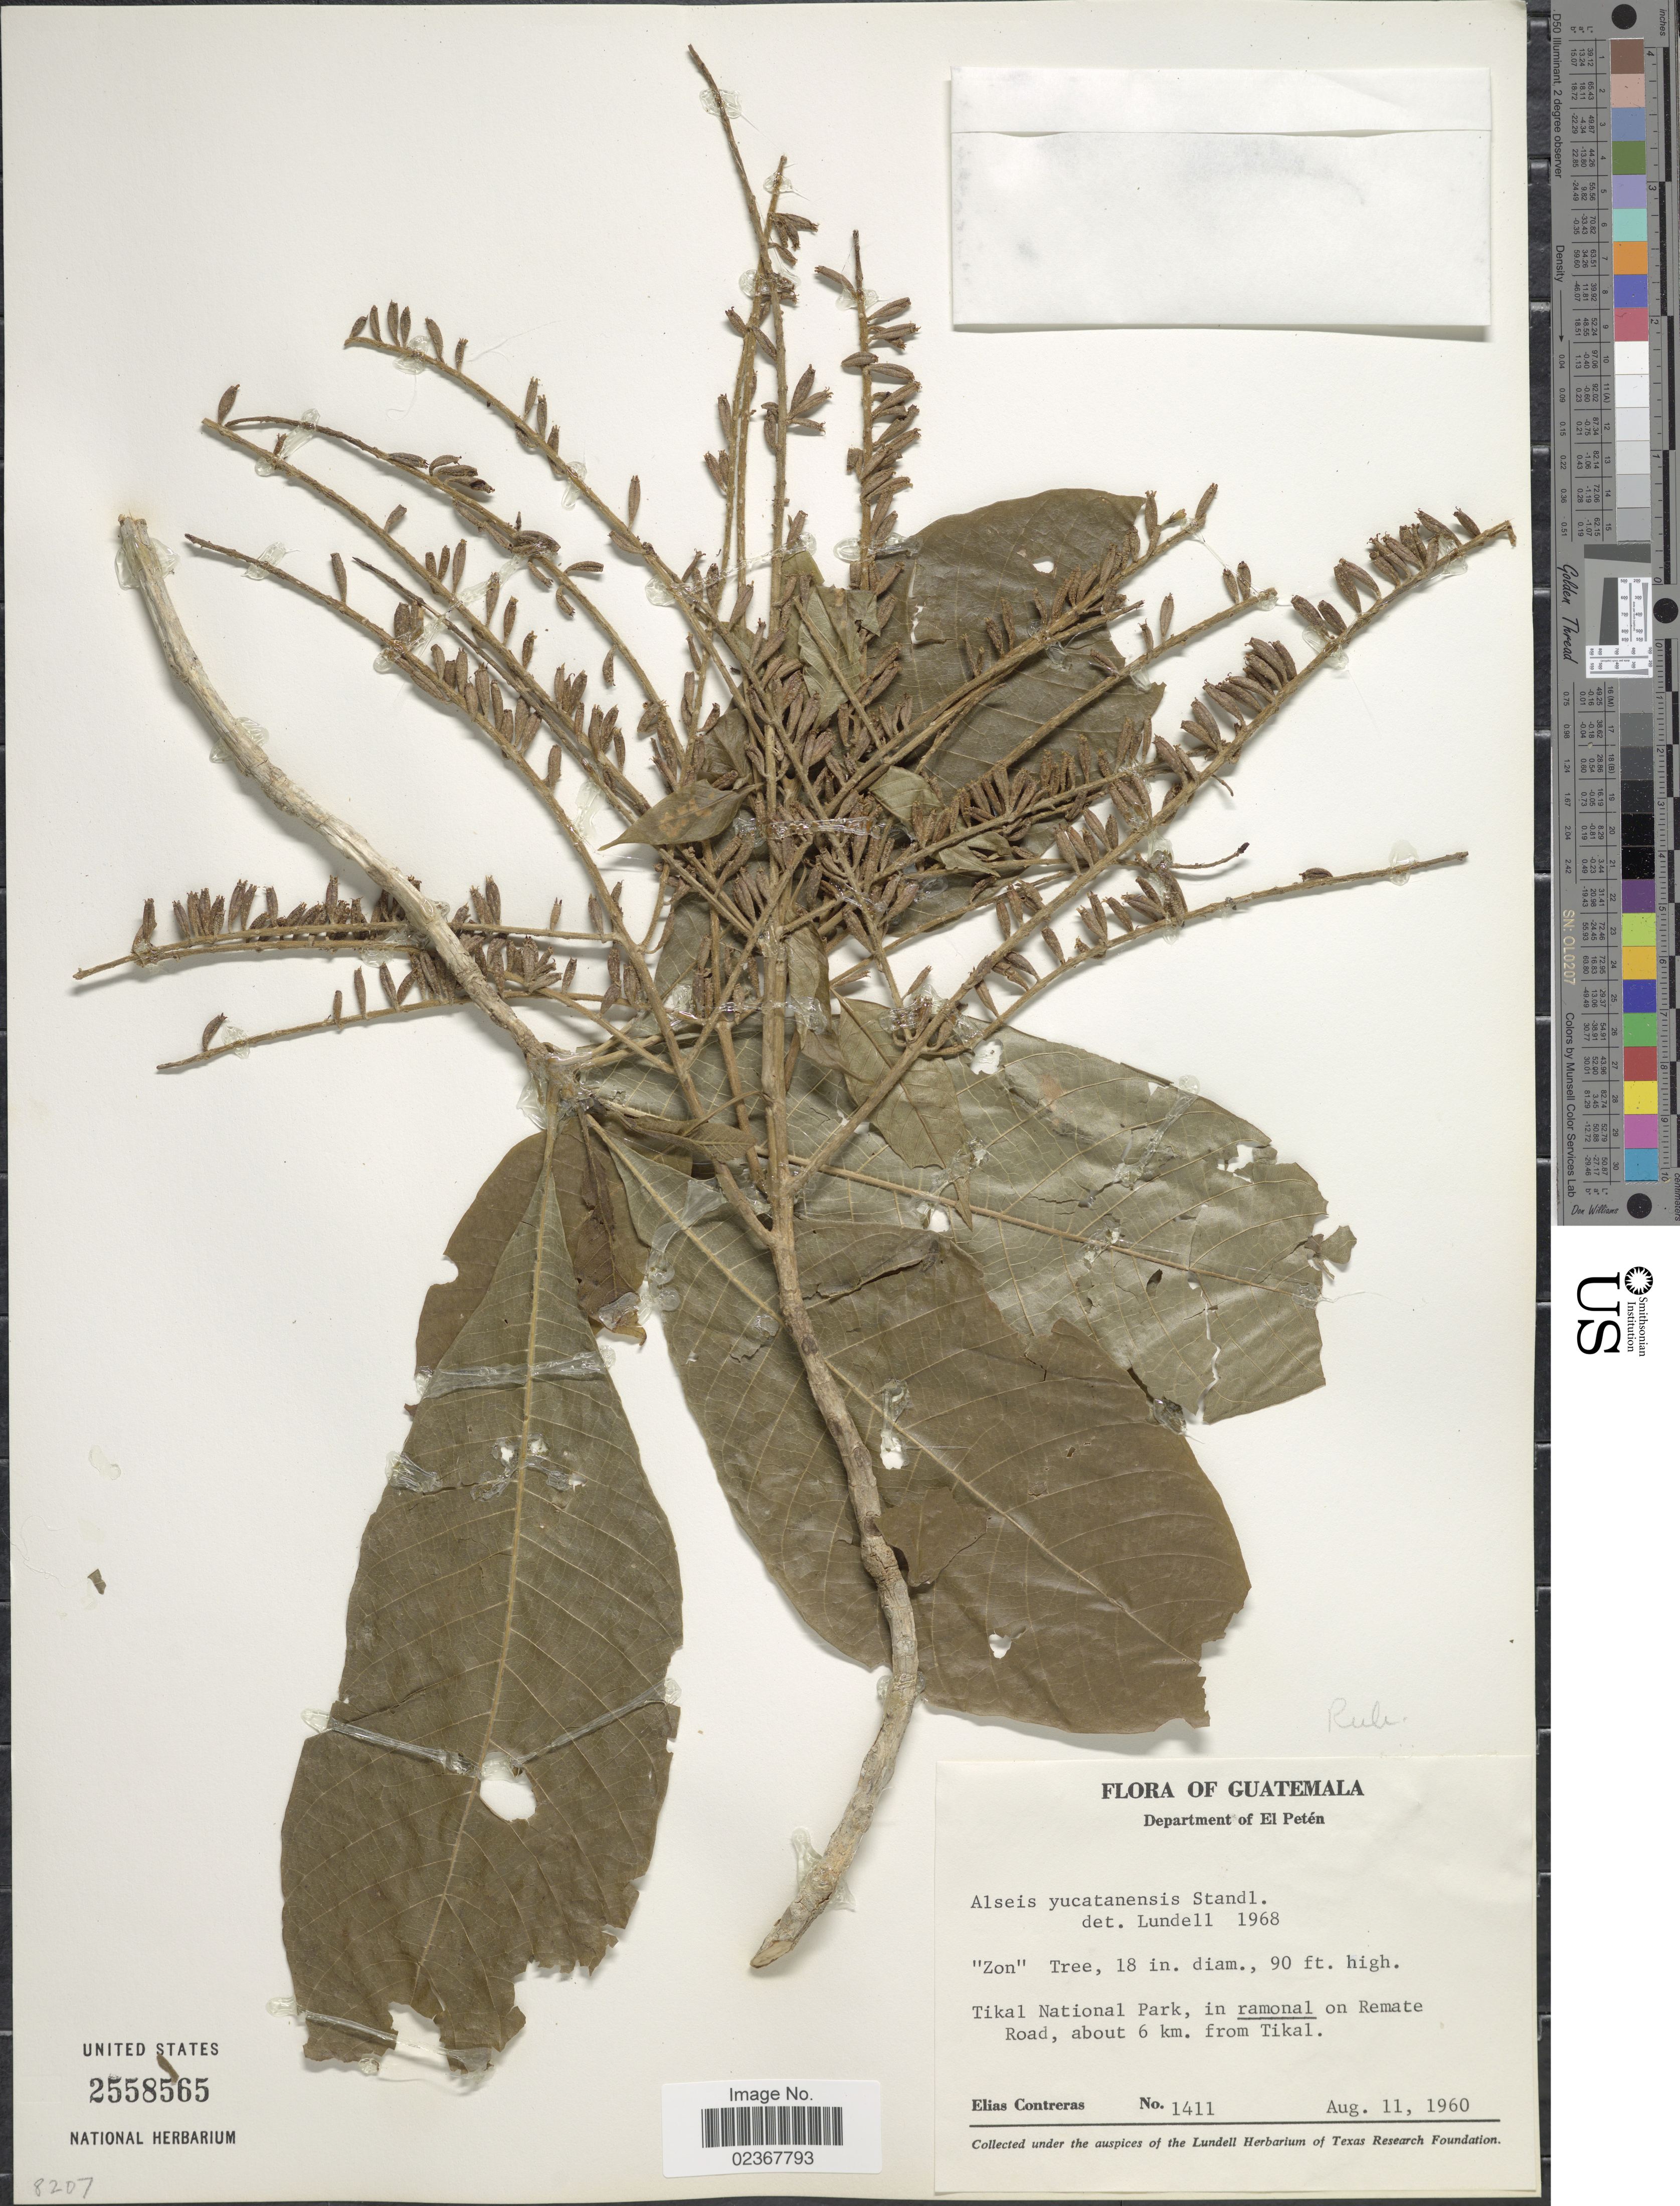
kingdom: Plantae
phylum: Tracheophyta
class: Magnoliopsida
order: Gentianales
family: Rubiaceae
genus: Alseis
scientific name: Alseis yucatanensis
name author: Standl.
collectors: E. Contreras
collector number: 1411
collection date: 1960-08-11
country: Guatemala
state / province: El Petén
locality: Department of El Peten. Tikal National Park, in ramonal on Remate Road, about 6 km. from Tikal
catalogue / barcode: US 2558565